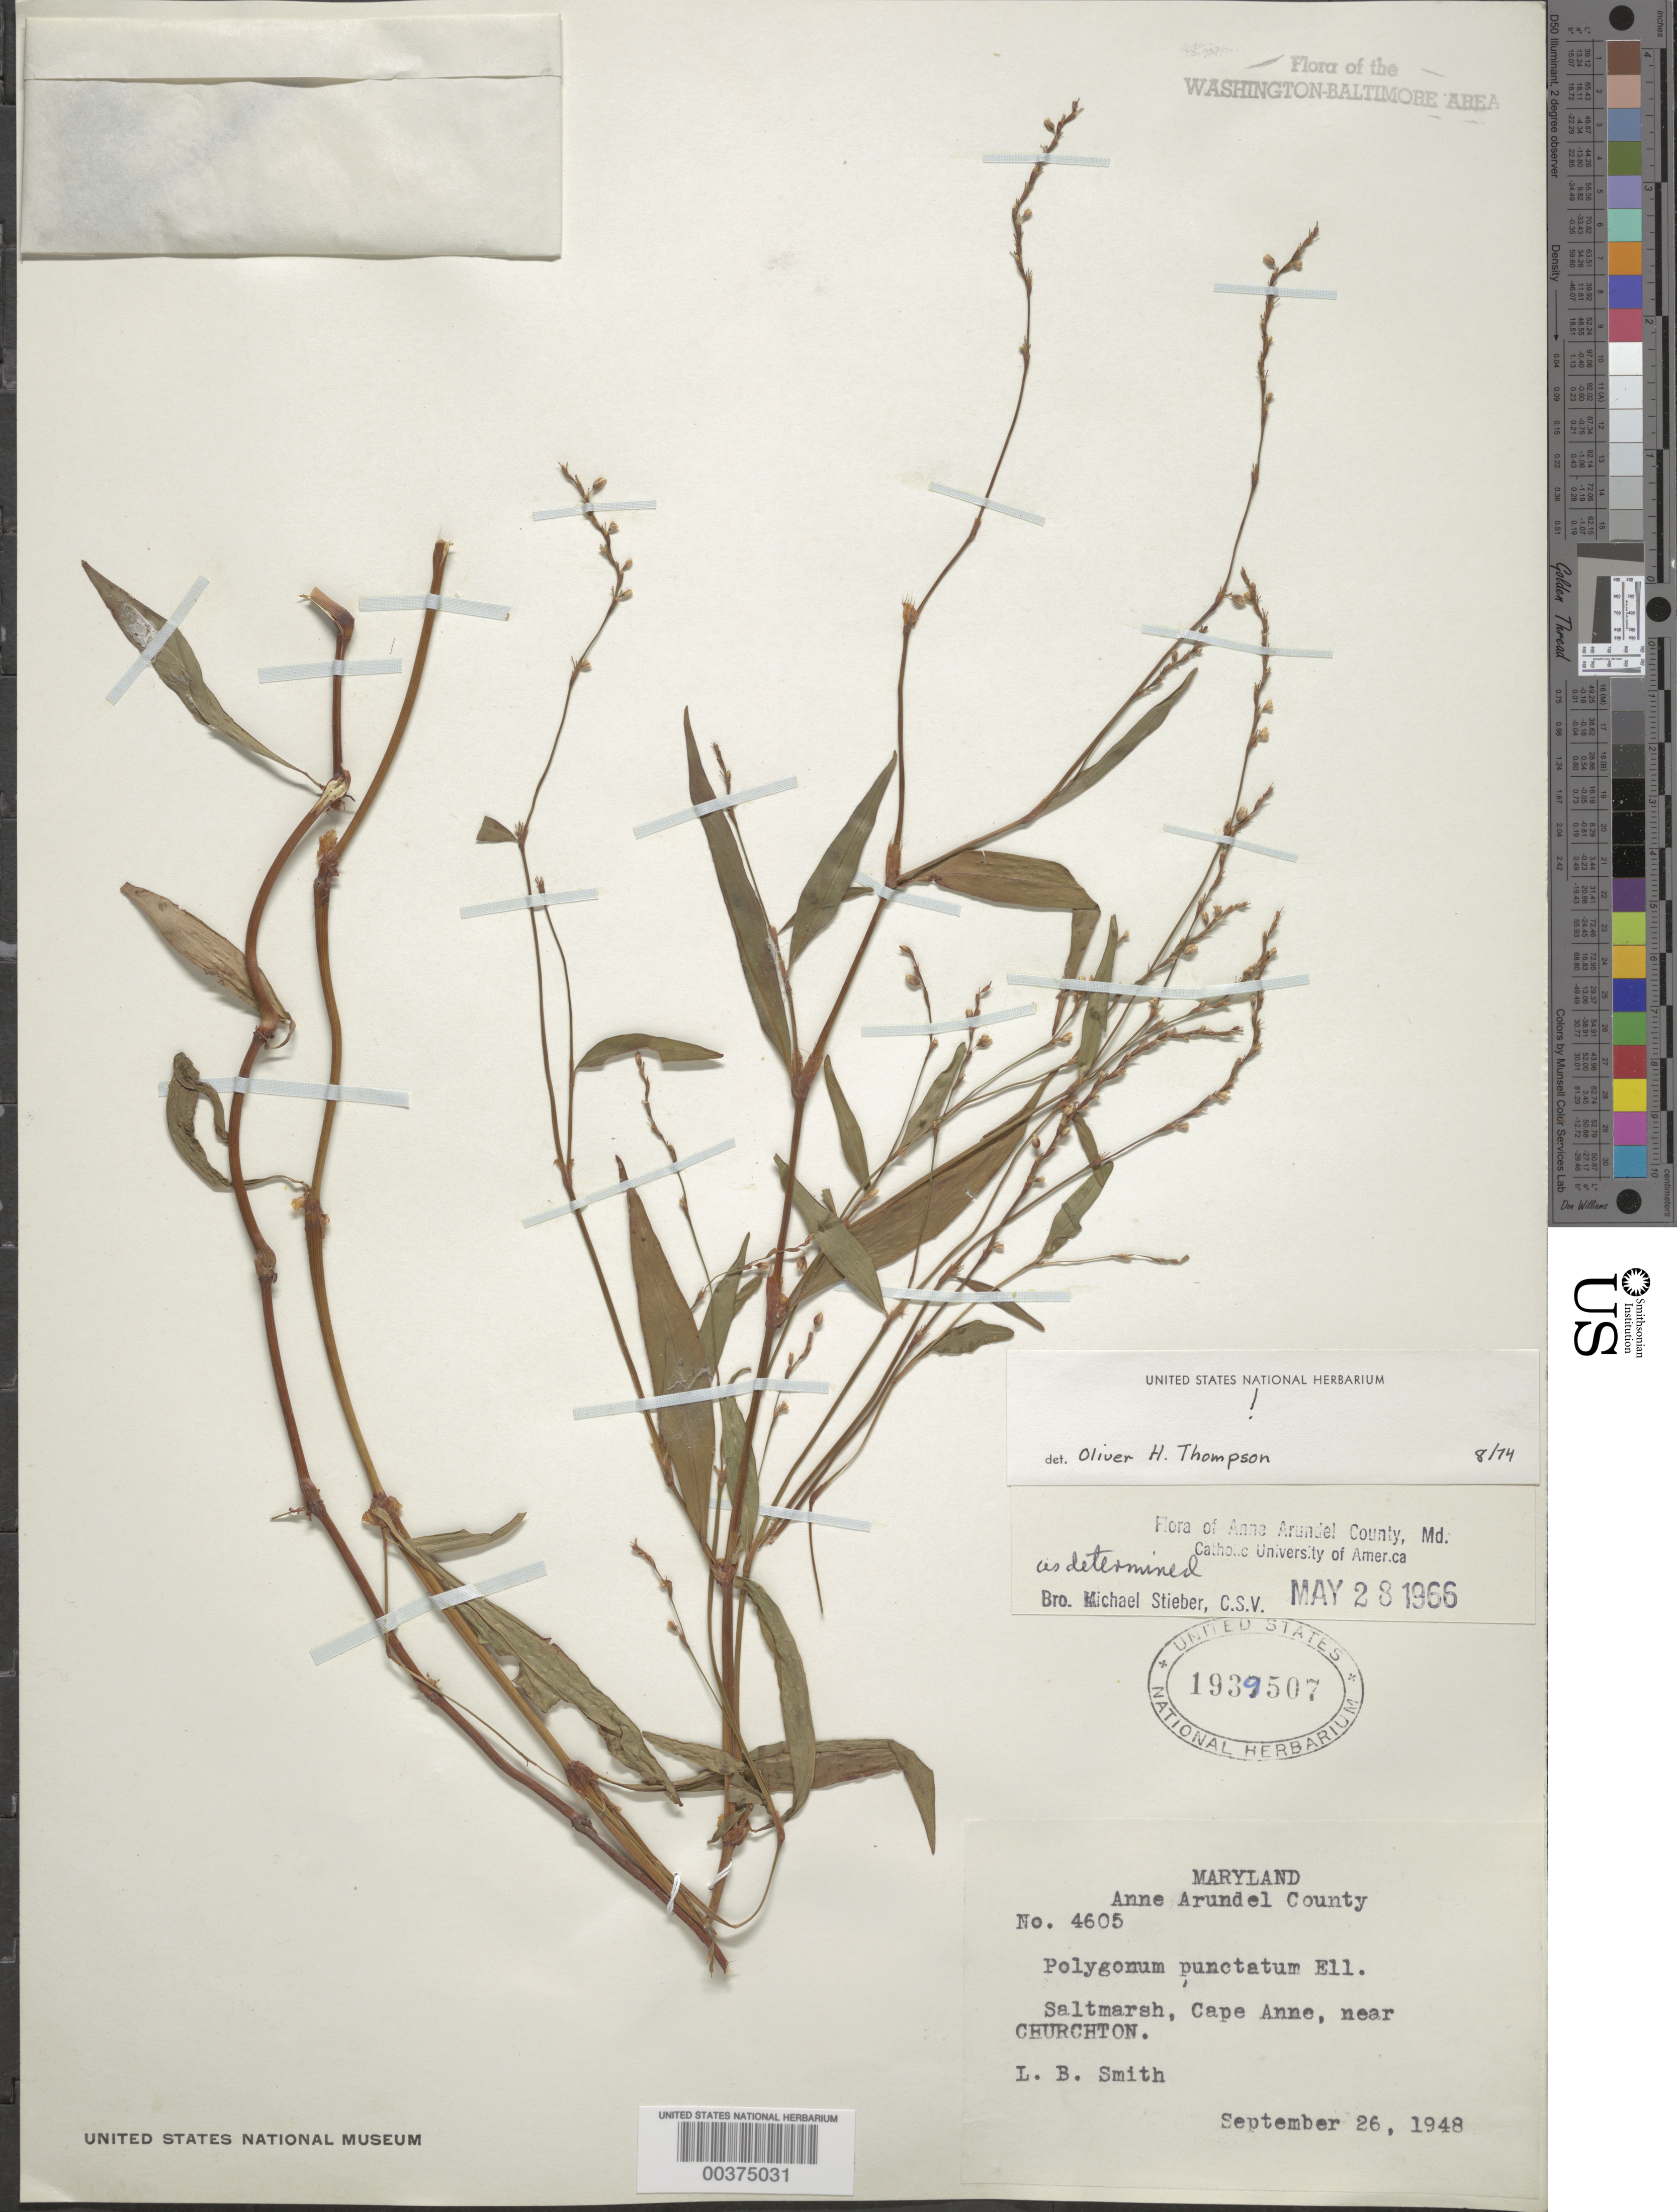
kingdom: Plantae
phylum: Tracheophyta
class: Magnoliopsida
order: Caryophyllales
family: Polygonaceae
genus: Persicaria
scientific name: Persicaria punctata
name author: (Elliott) Small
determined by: Atha, D. E.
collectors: L. Smith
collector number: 4605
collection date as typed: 26 Sep 1948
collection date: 1948-09-26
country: United States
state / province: Maryland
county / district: Anne Arundel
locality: Cape Anne, near Churchton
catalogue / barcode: US 1939507